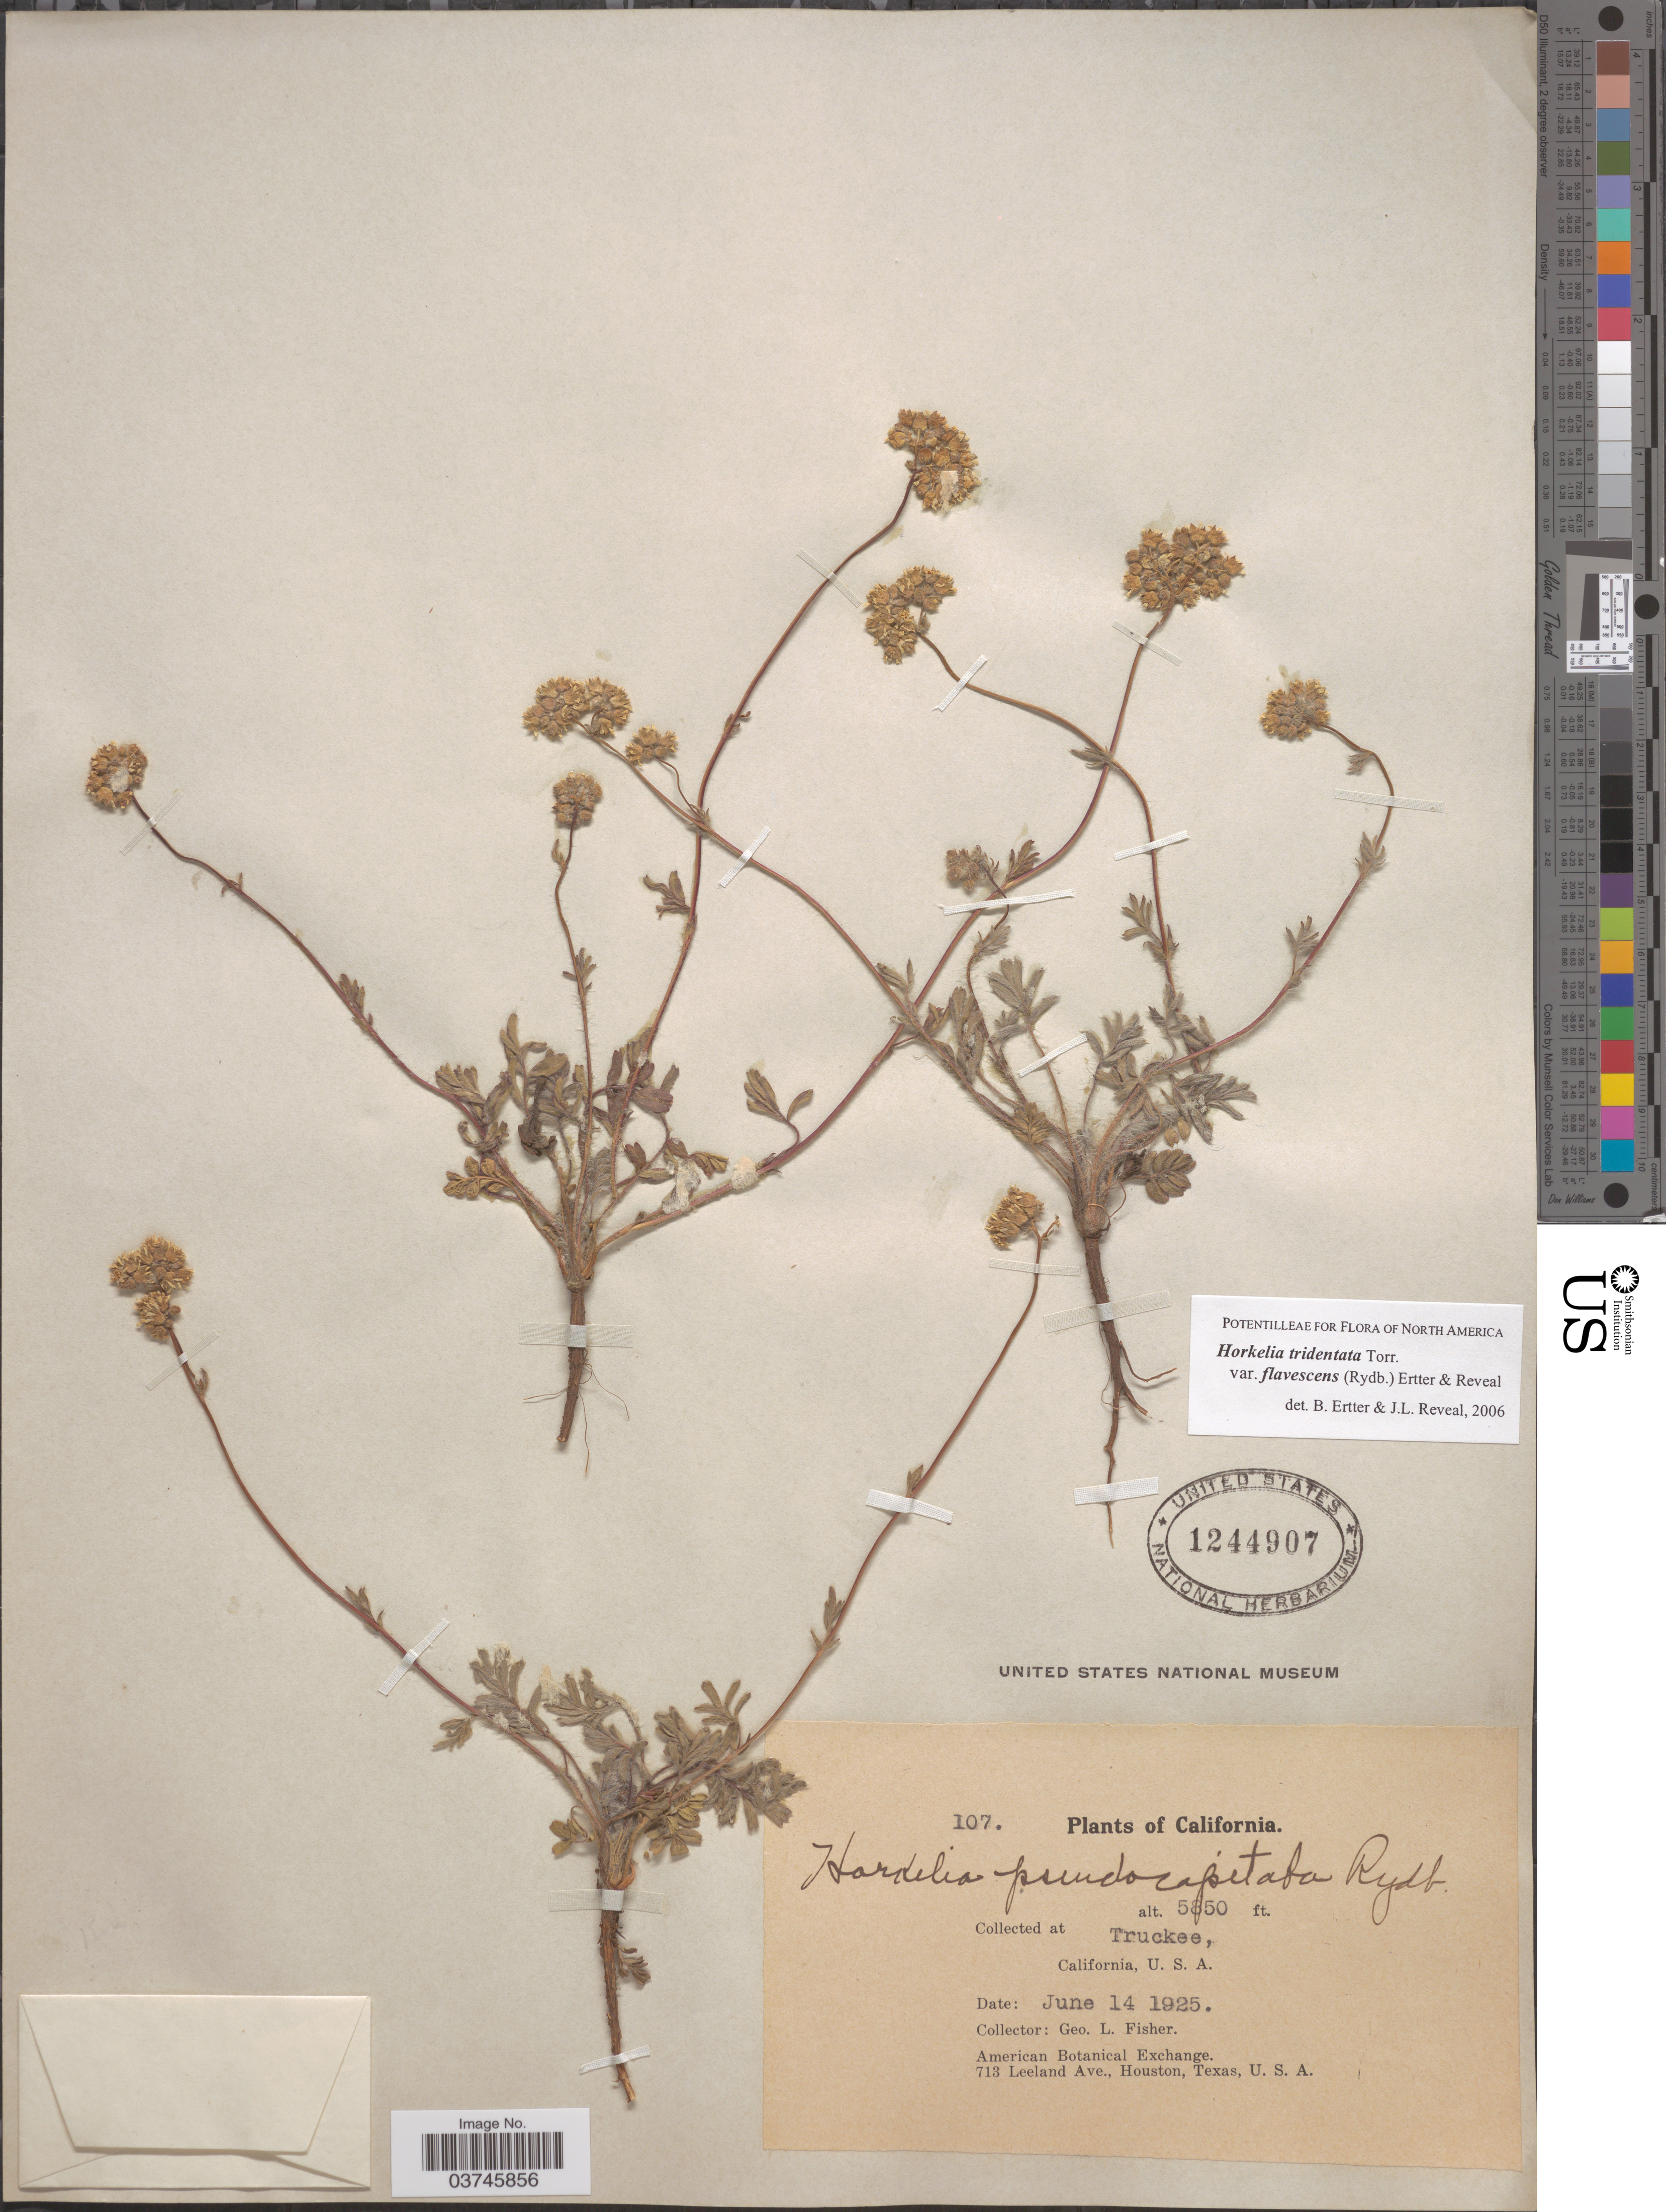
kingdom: Plantae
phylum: Tracheophyta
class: Magnoliopsida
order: Rosales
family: Rosaceae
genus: Potentilla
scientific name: Potentilla tilingii var. flavescens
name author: (Rydb.) J.T. Howell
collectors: G. L. Fisher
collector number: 107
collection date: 1925-06-14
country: United States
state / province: California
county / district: Nevada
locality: Truckee.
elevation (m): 1783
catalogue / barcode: US 1244907